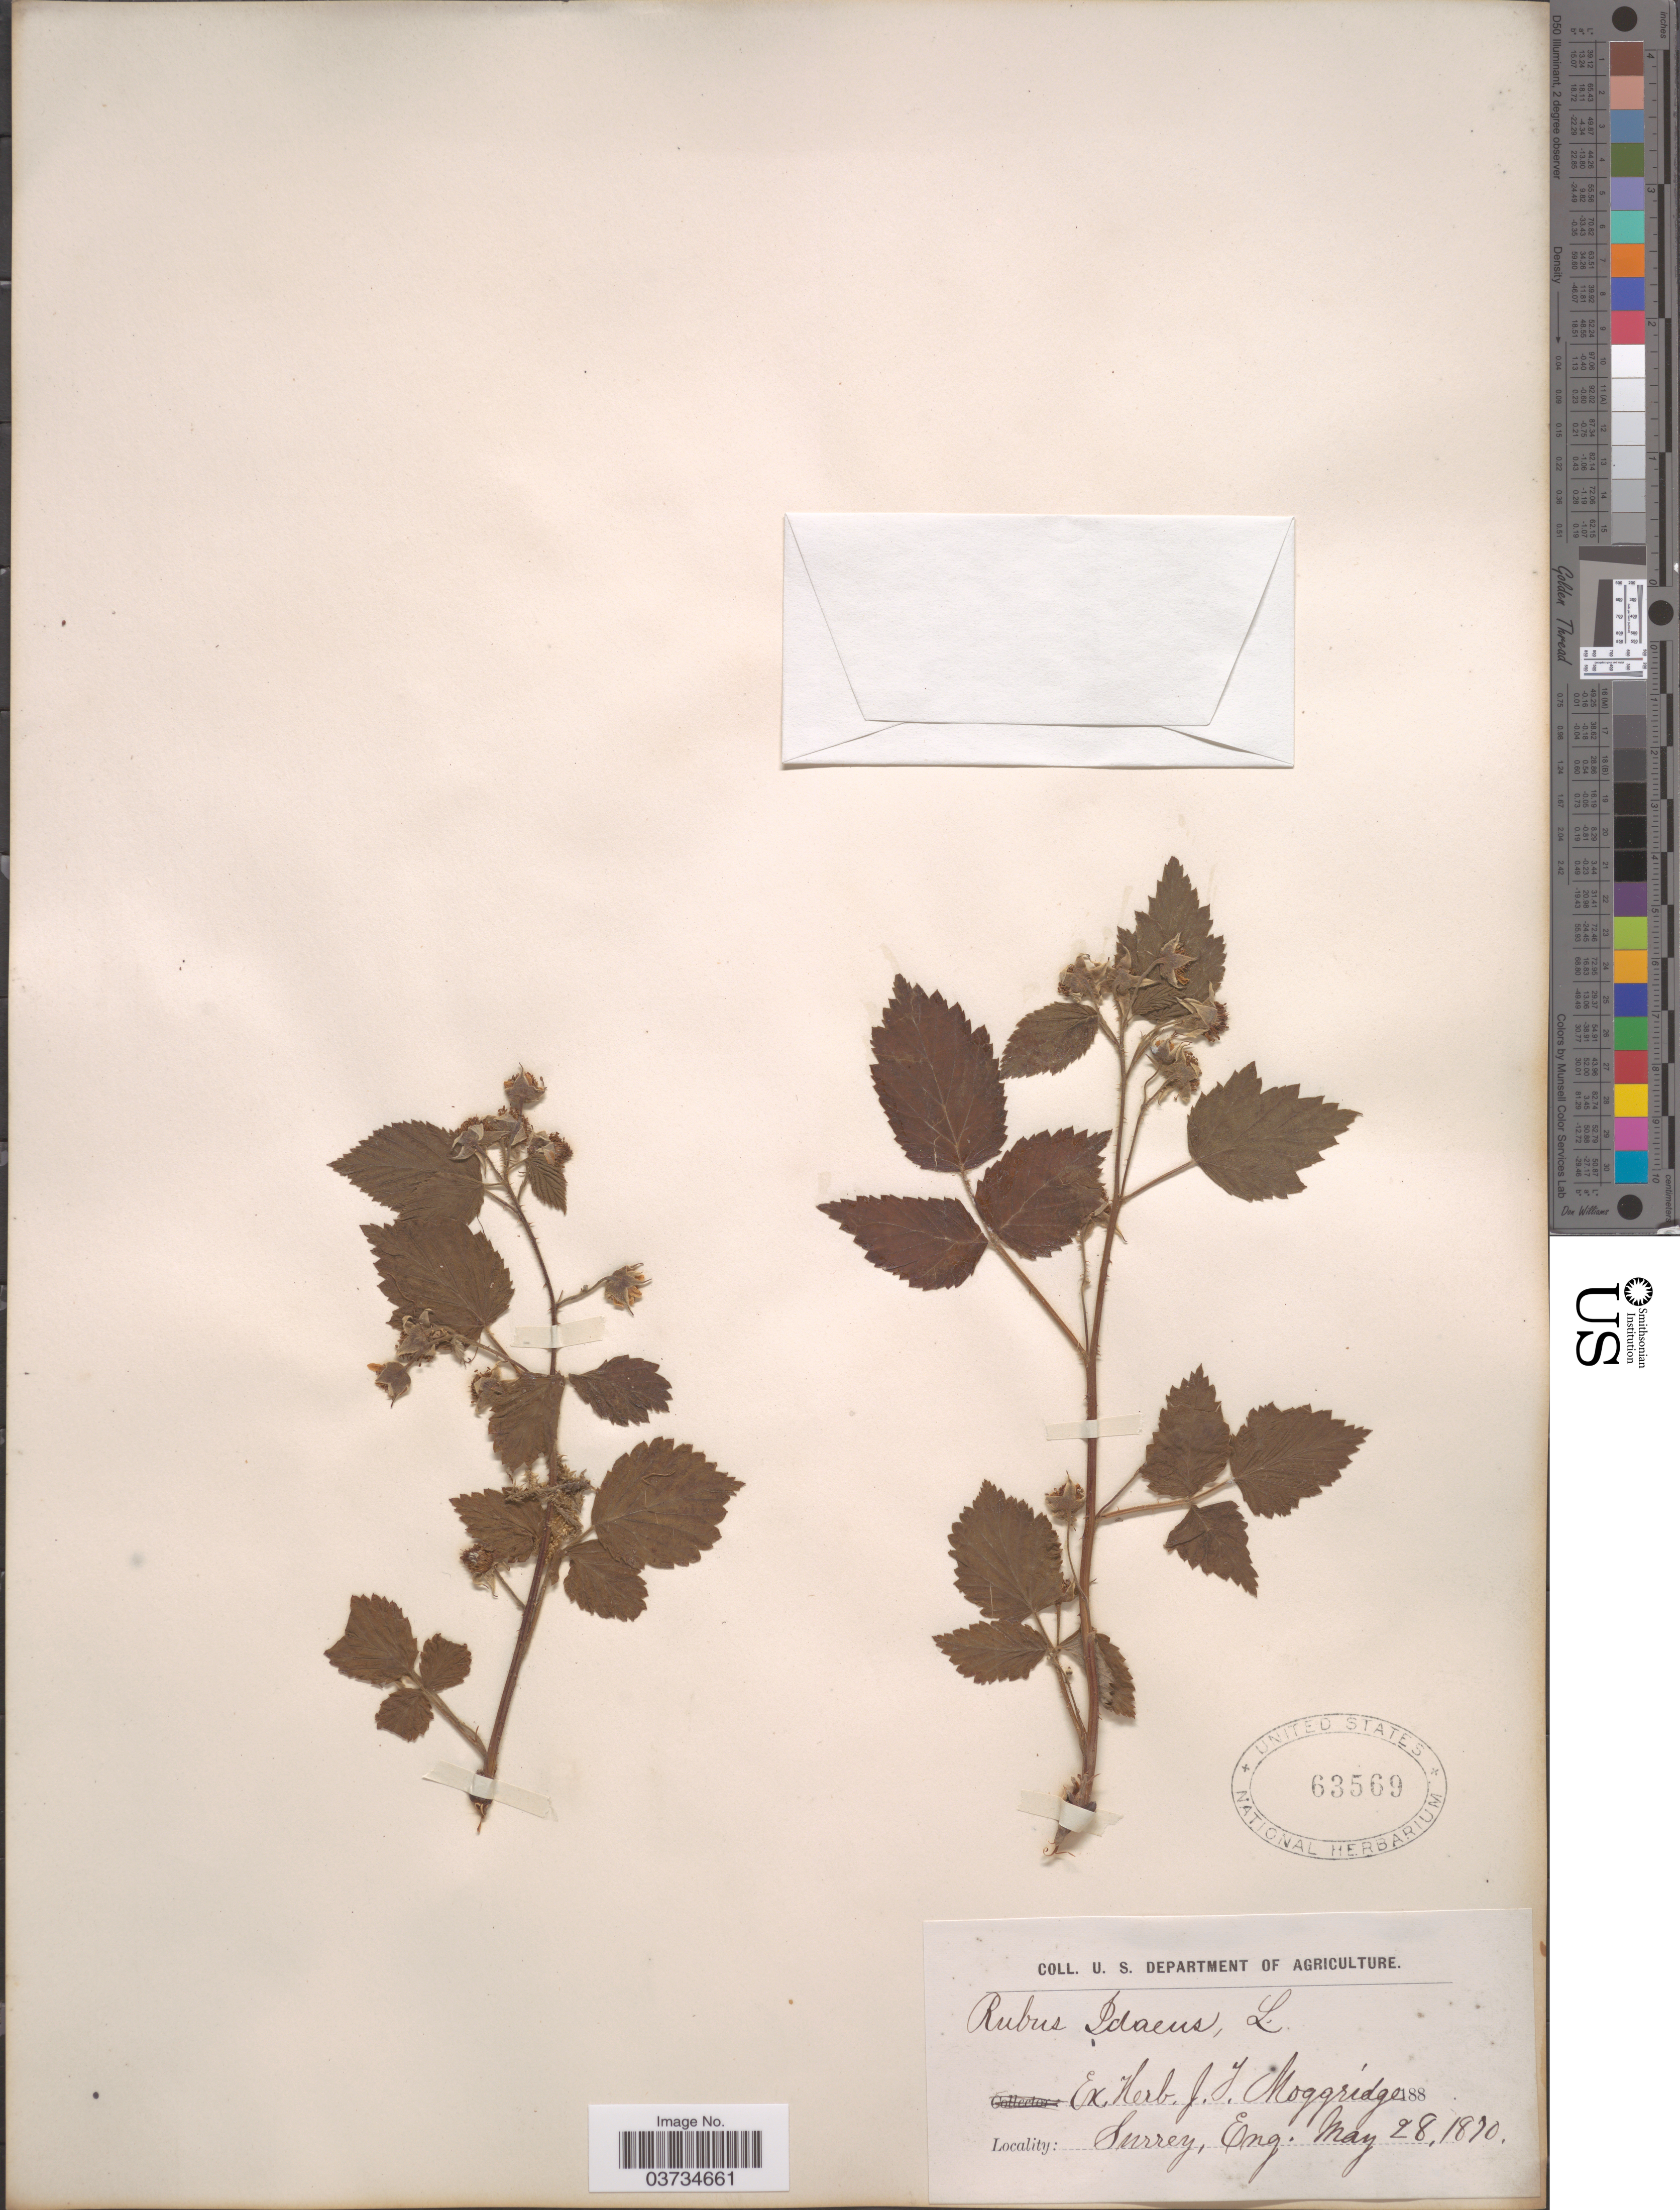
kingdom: Plantae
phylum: Tracheophyta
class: Magnoliopsida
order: Rosales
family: Rosaceae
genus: Rubus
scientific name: Rubus idaeus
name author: L.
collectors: ex herb. J.T. Moggridge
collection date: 1870-05-28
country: United Kingdom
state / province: England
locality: Surrey, Eng.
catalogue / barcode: US 63569